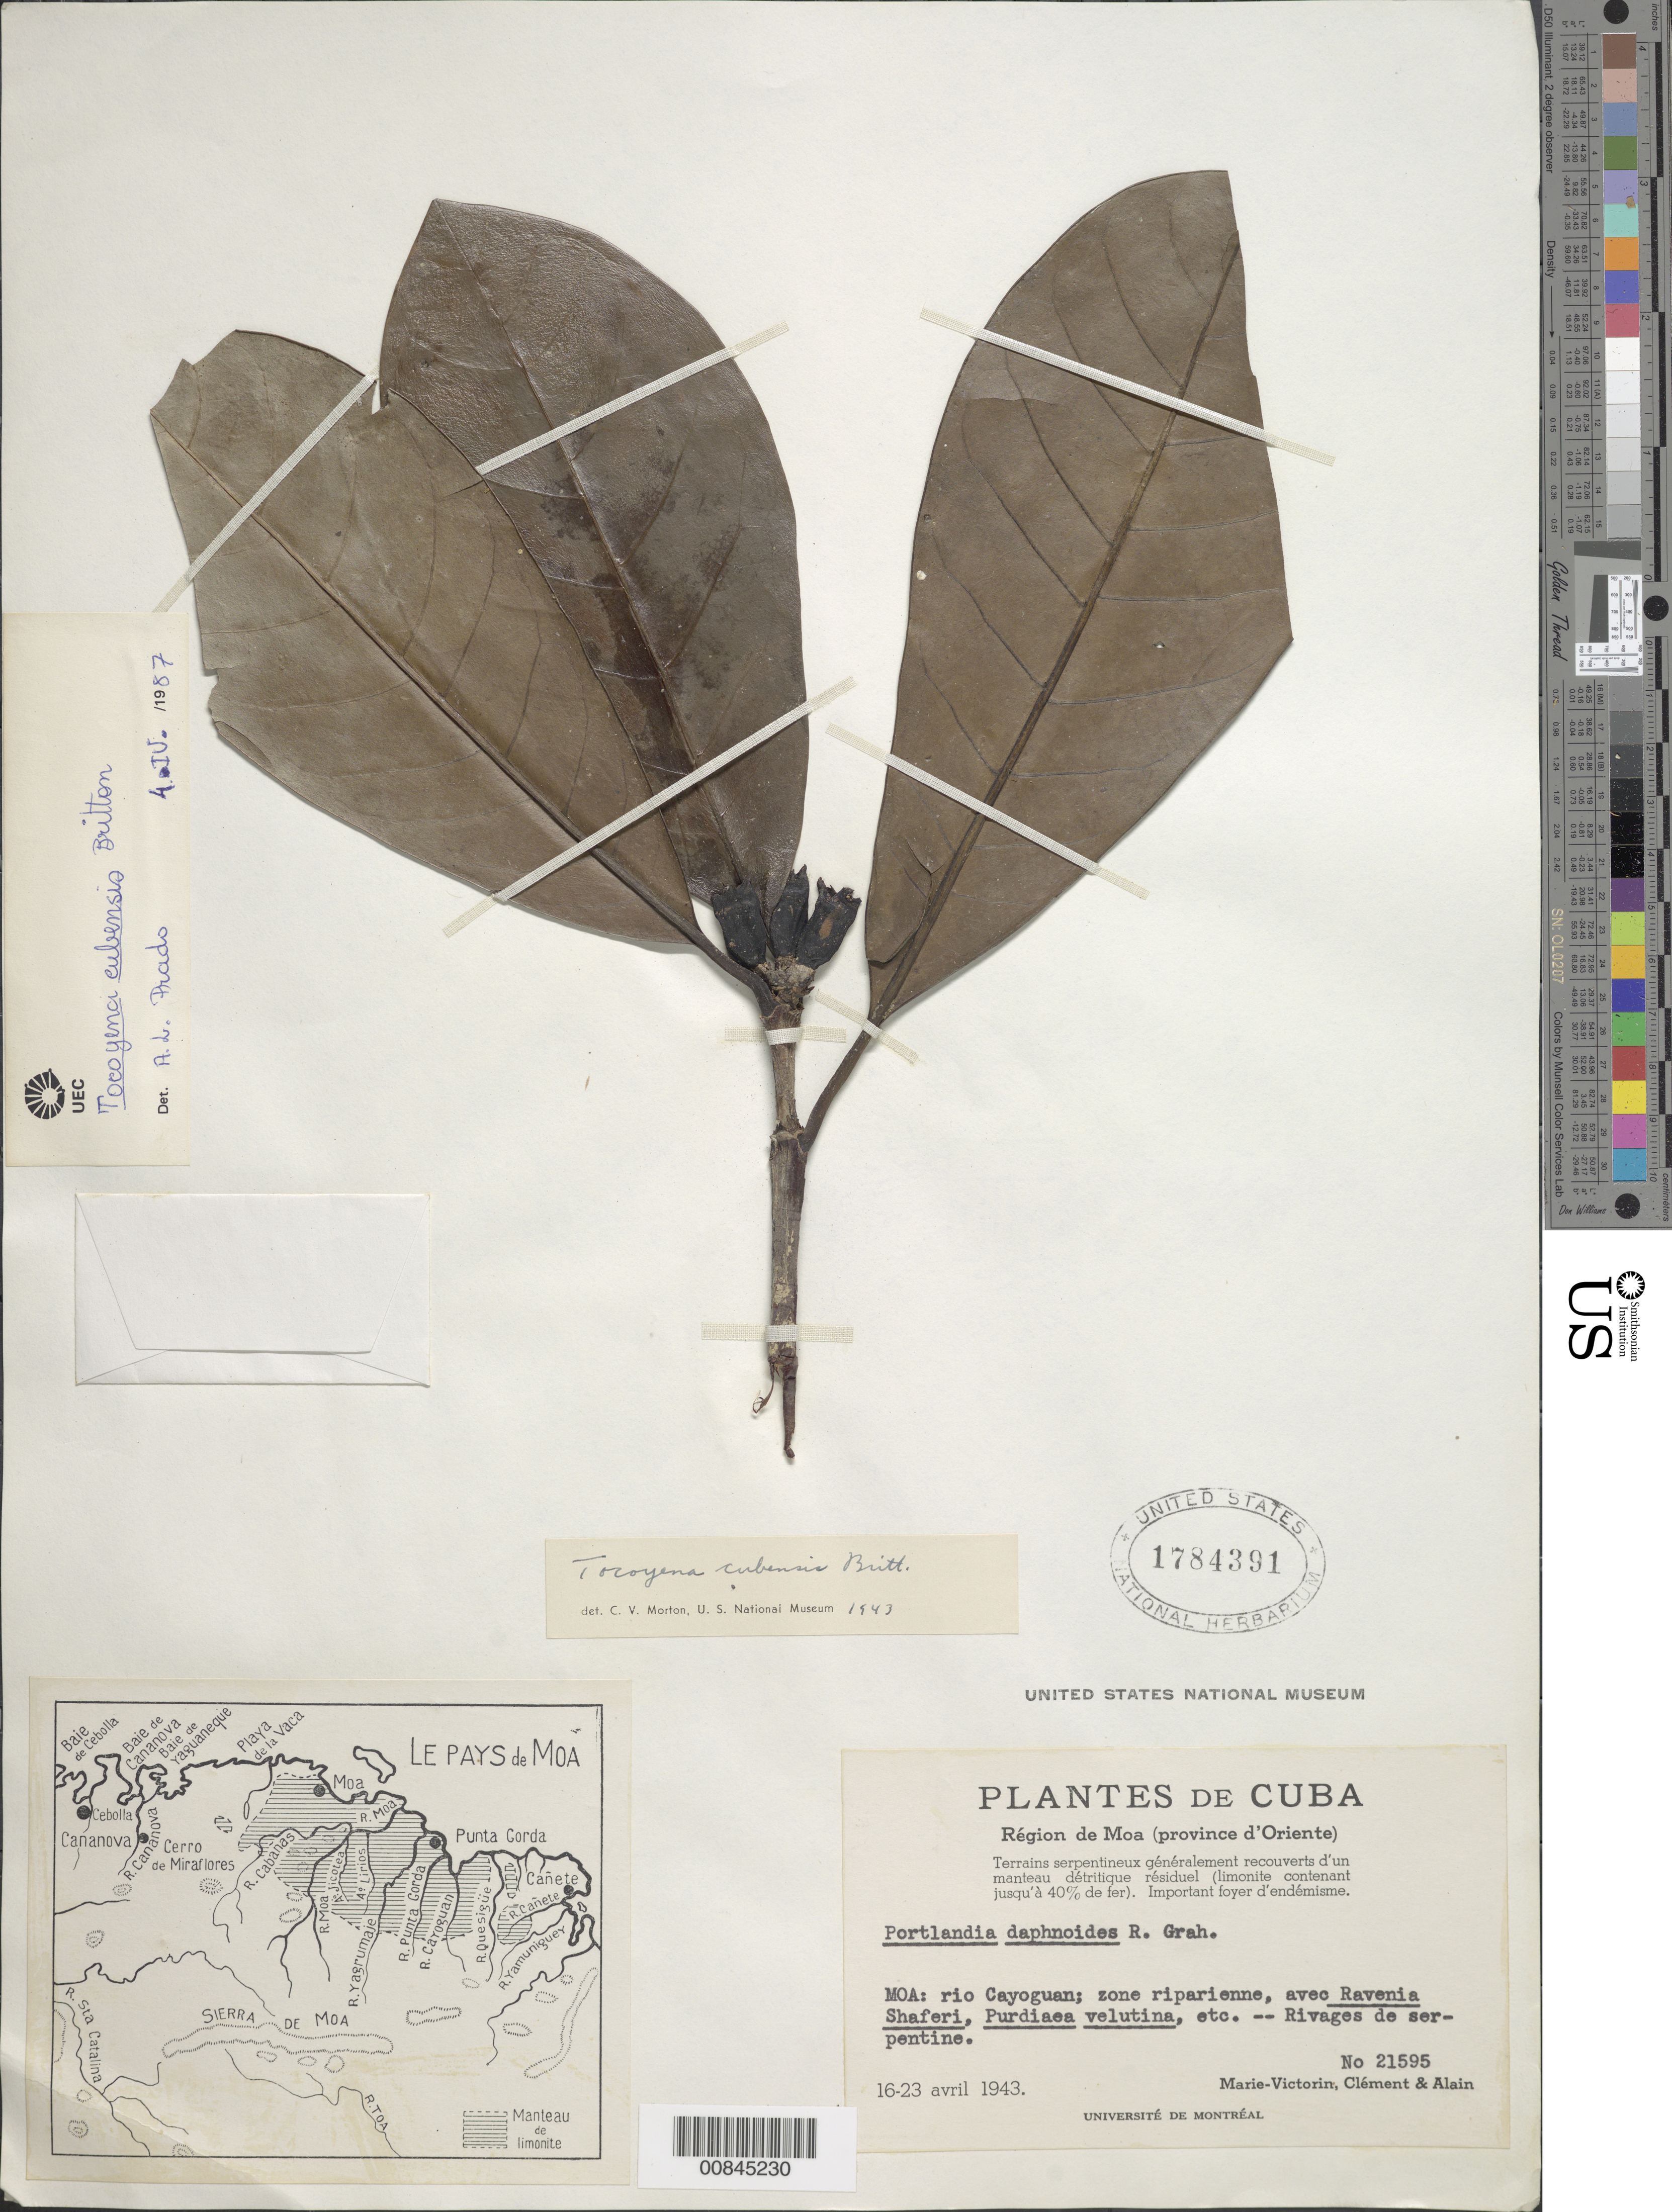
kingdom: Plantae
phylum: Tracheophyta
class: Magnoliopsida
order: Gentianales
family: Rubiaceae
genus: Tocoyena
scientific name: Tocoyena cubensis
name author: Britton ex Standl.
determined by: Morton, C. V.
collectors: Fr. Marie-Victorin, Bro. Clemente & A. H. Liogier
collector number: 21595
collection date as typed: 16 Apr 1943 to 23 Apr 1943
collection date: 1943-04-16/1943-04-23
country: Cuba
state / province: Oriente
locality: Moa: Rio Cayoguan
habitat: Riparienne zone.Terrains serpentineux généralement rocouverts d'un manteau détritique résiduel.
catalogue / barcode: US 1784391